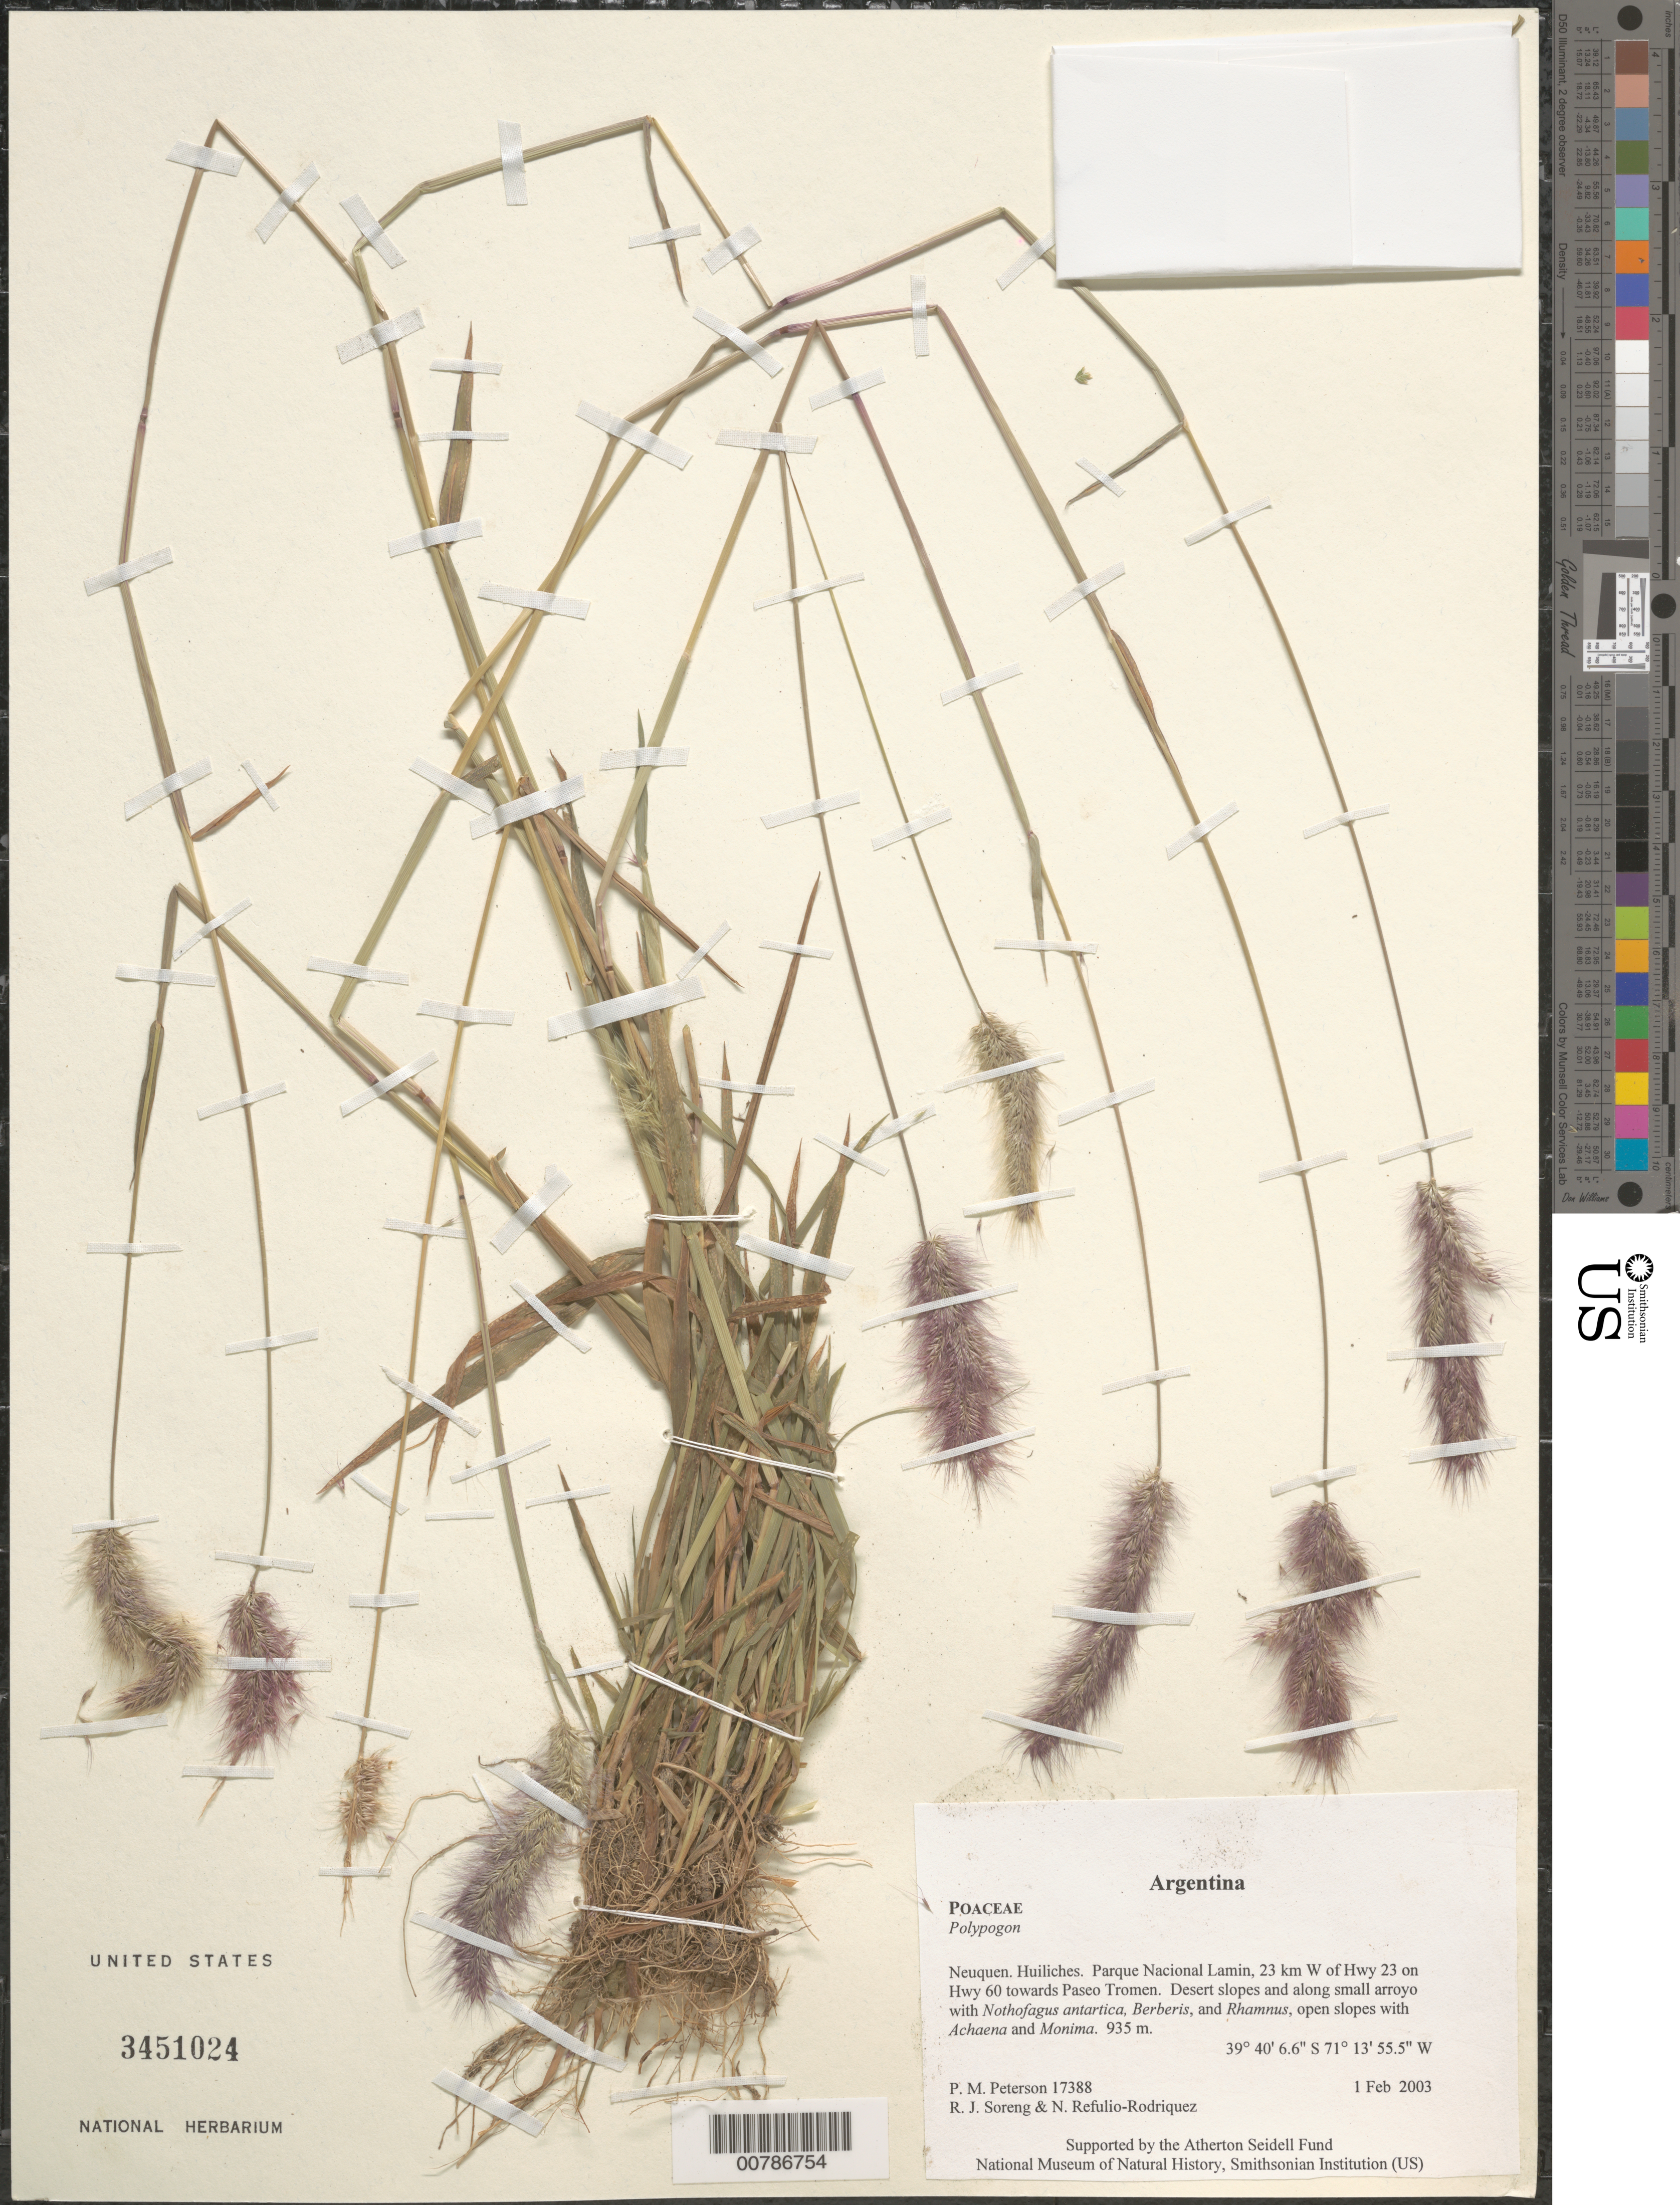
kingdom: Plantae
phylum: Tracheophyta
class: Liliopsida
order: Poales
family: Poaceae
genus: Polypogon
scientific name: Polypogon sp.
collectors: P. M. Peterson, R. J. Soreng & N. Refulio-Rodríguez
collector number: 17388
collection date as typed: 01 Feb 2003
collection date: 2003-02-01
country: Argentina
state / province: Neuquen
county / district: Huiliches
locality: Parque Nacional Lamin, 23 km W of Hwy 23 on Hwy 60 towards Paseo Tromen. Desert slopes and along small arroyo with Nothofagus antartica, Berberis, and Rhamnus, open slopes with Achaena and Monima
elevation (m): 935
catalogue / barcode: US 3451024